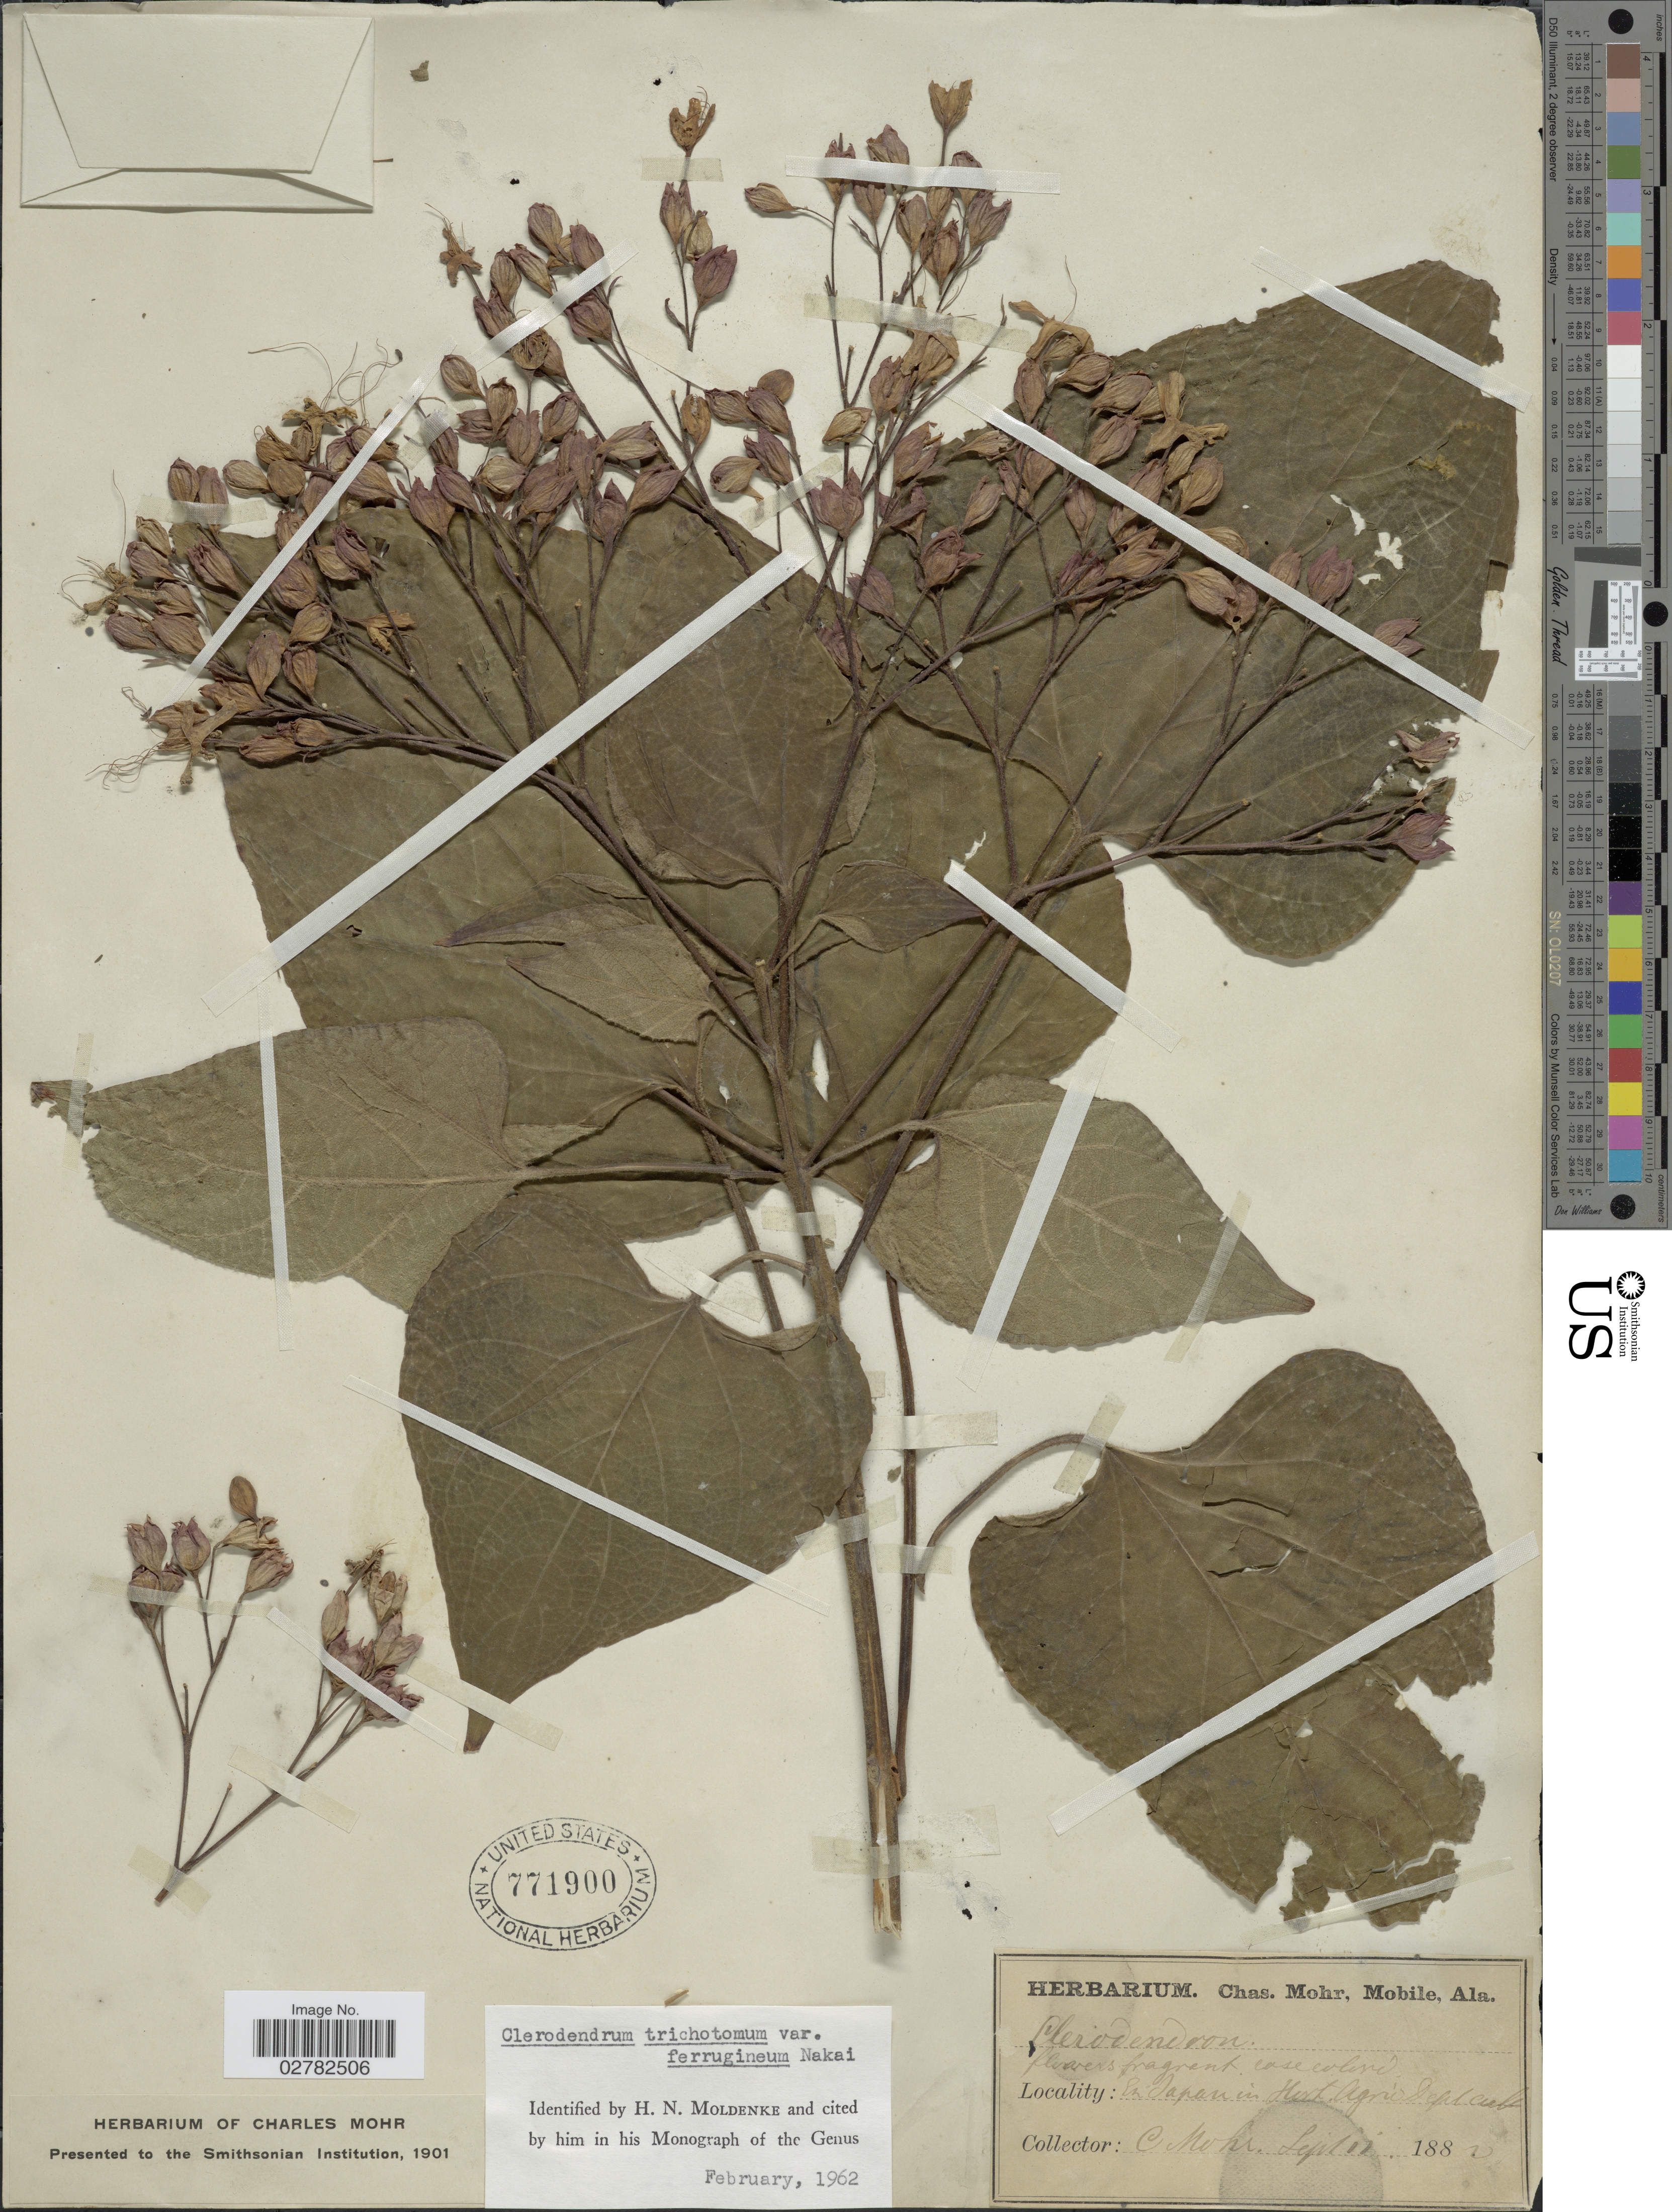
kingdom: Plantae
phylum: Tracheophyta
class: Magnoliopsida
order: Lamiales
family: Lamiaceae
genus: Clerodendrum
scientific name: Clerodendrum trichotomum var. ferrugineum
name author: Nakai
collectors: Mohr, C. T. (herbarium)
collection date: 1882-09-11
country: Japan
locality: Hort Agri Dept Cult.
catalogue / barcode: US 771900